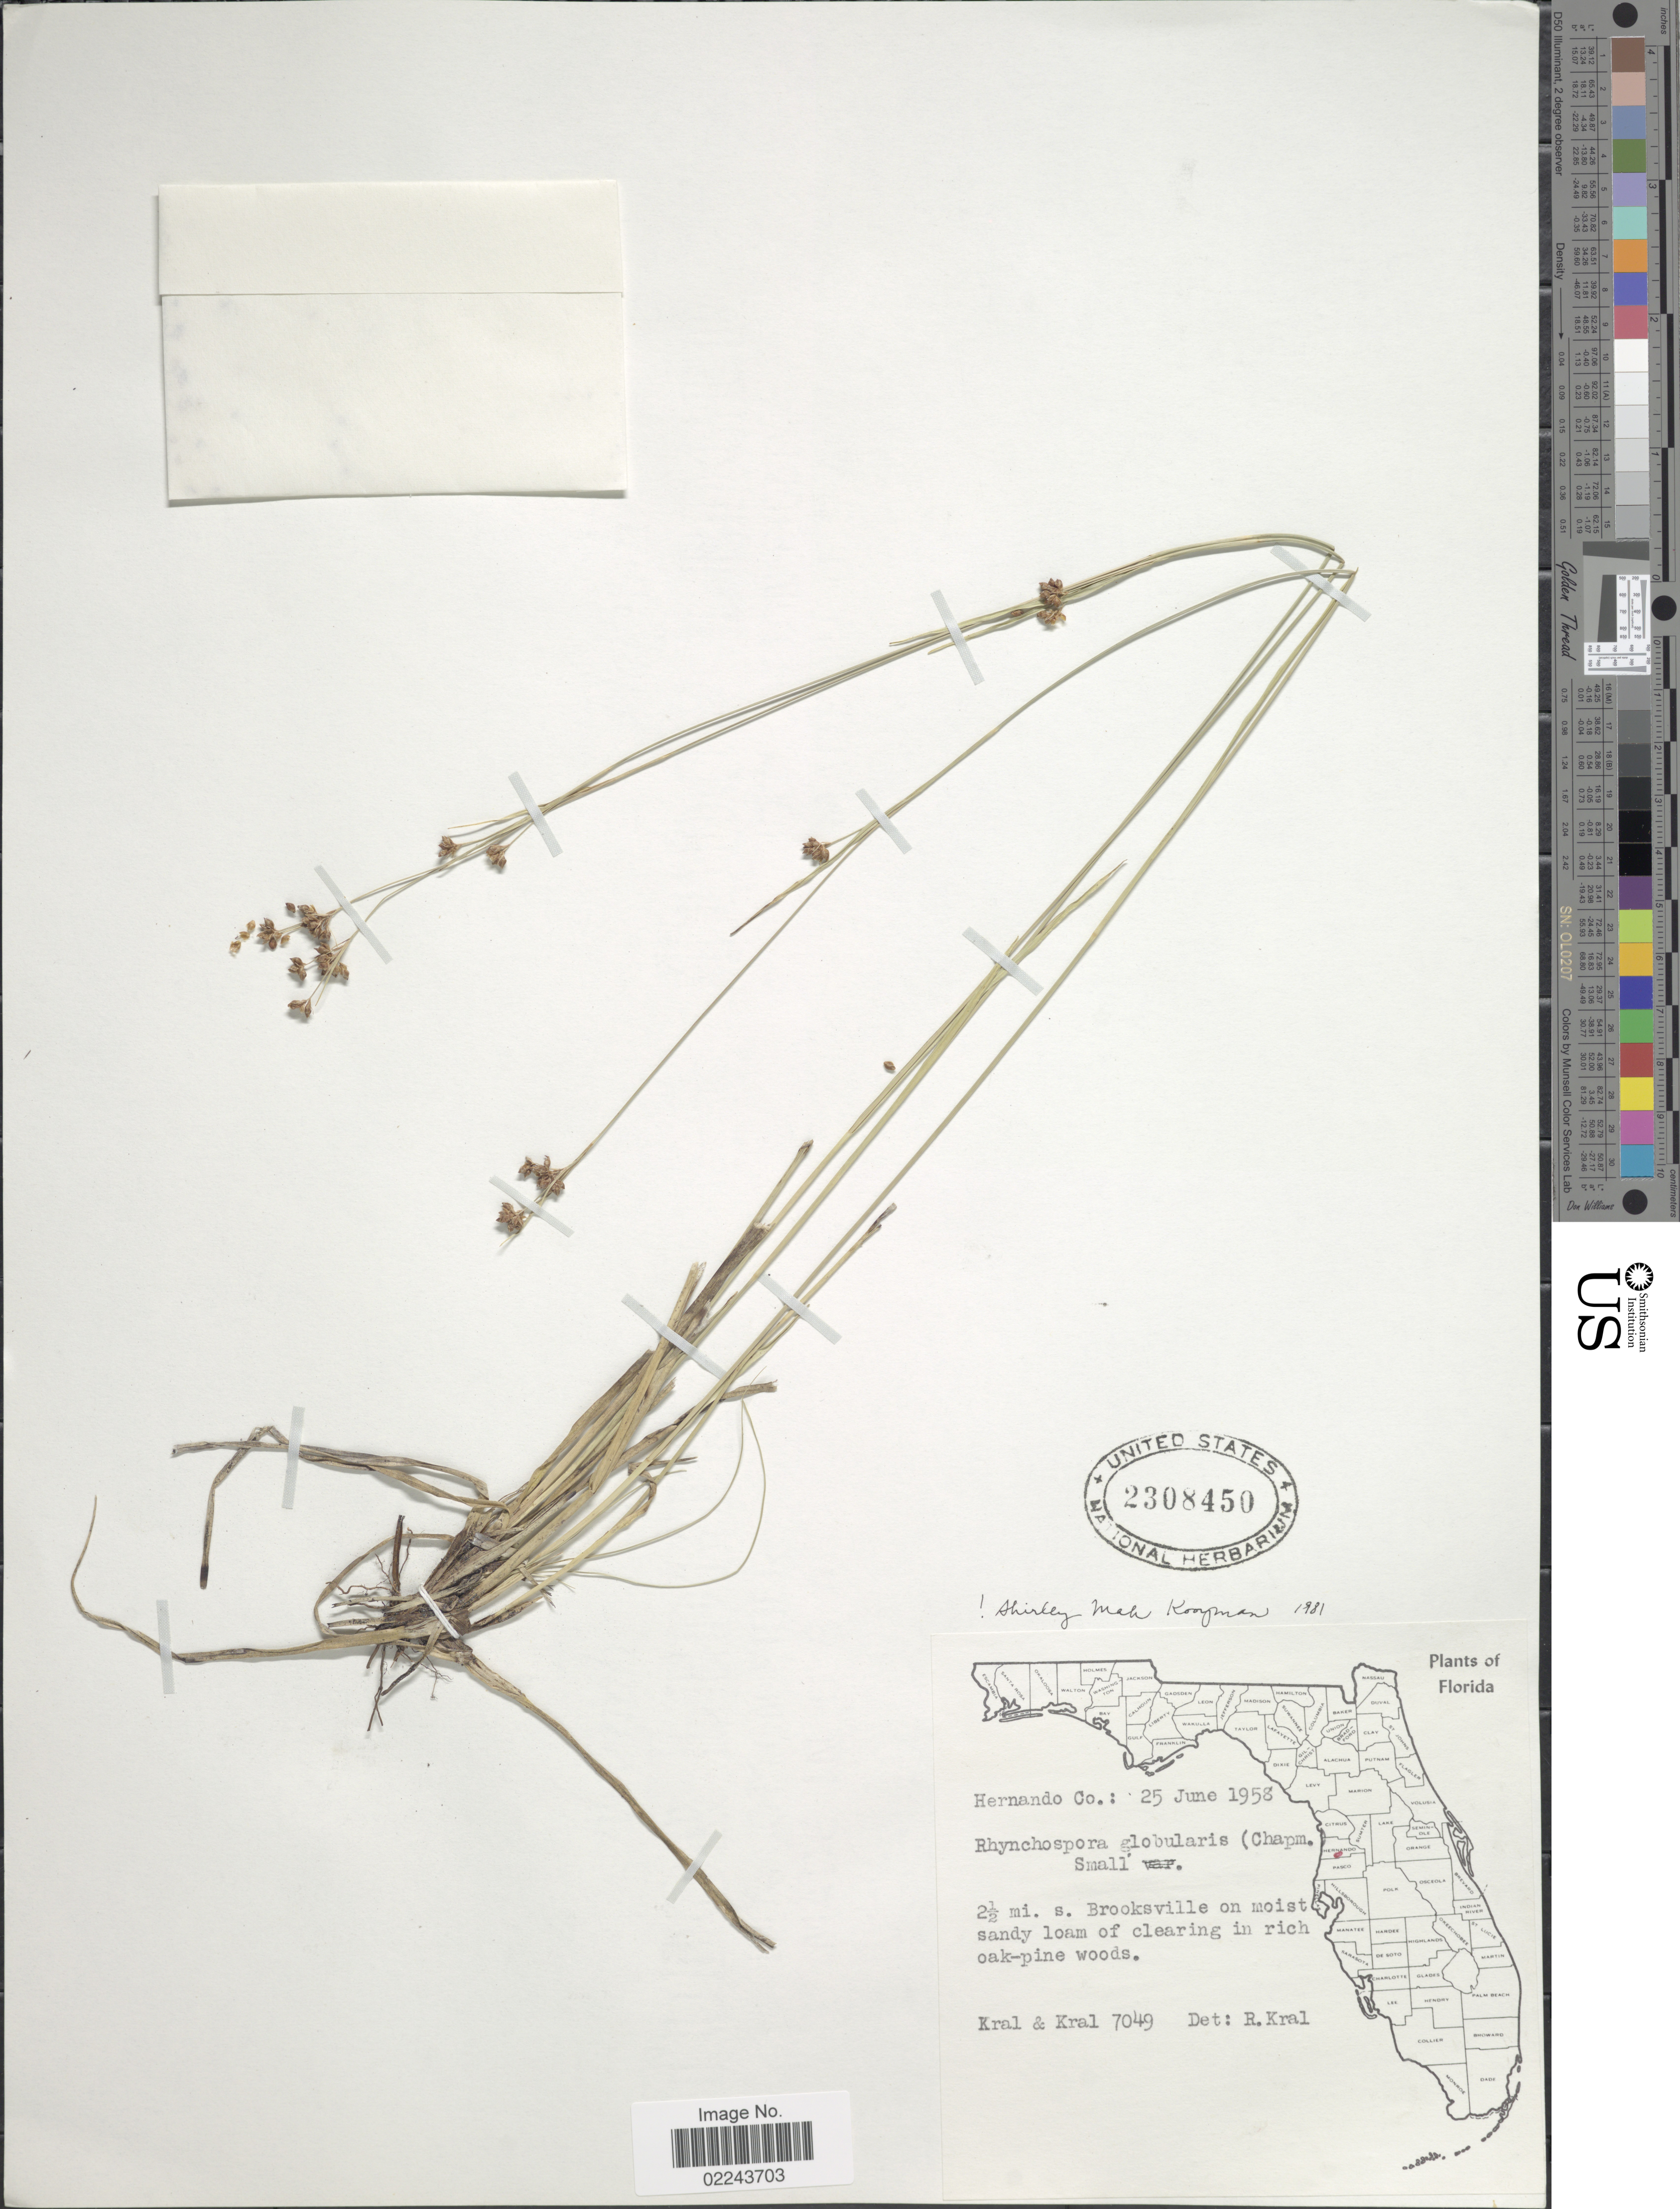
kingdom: Plantae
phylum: Tracheophyta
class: Liliopsida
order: Poales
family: Cyperaceae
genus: Rhynchospora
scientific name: Rhynchospora globularis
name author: (Chapm.) Small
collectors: R. Kral & -- Kral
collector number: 7049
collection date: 1958-06-25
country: United States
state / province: Florida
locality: Hernando Co, 2½ mi s Brooksville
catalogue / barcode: US 2308450